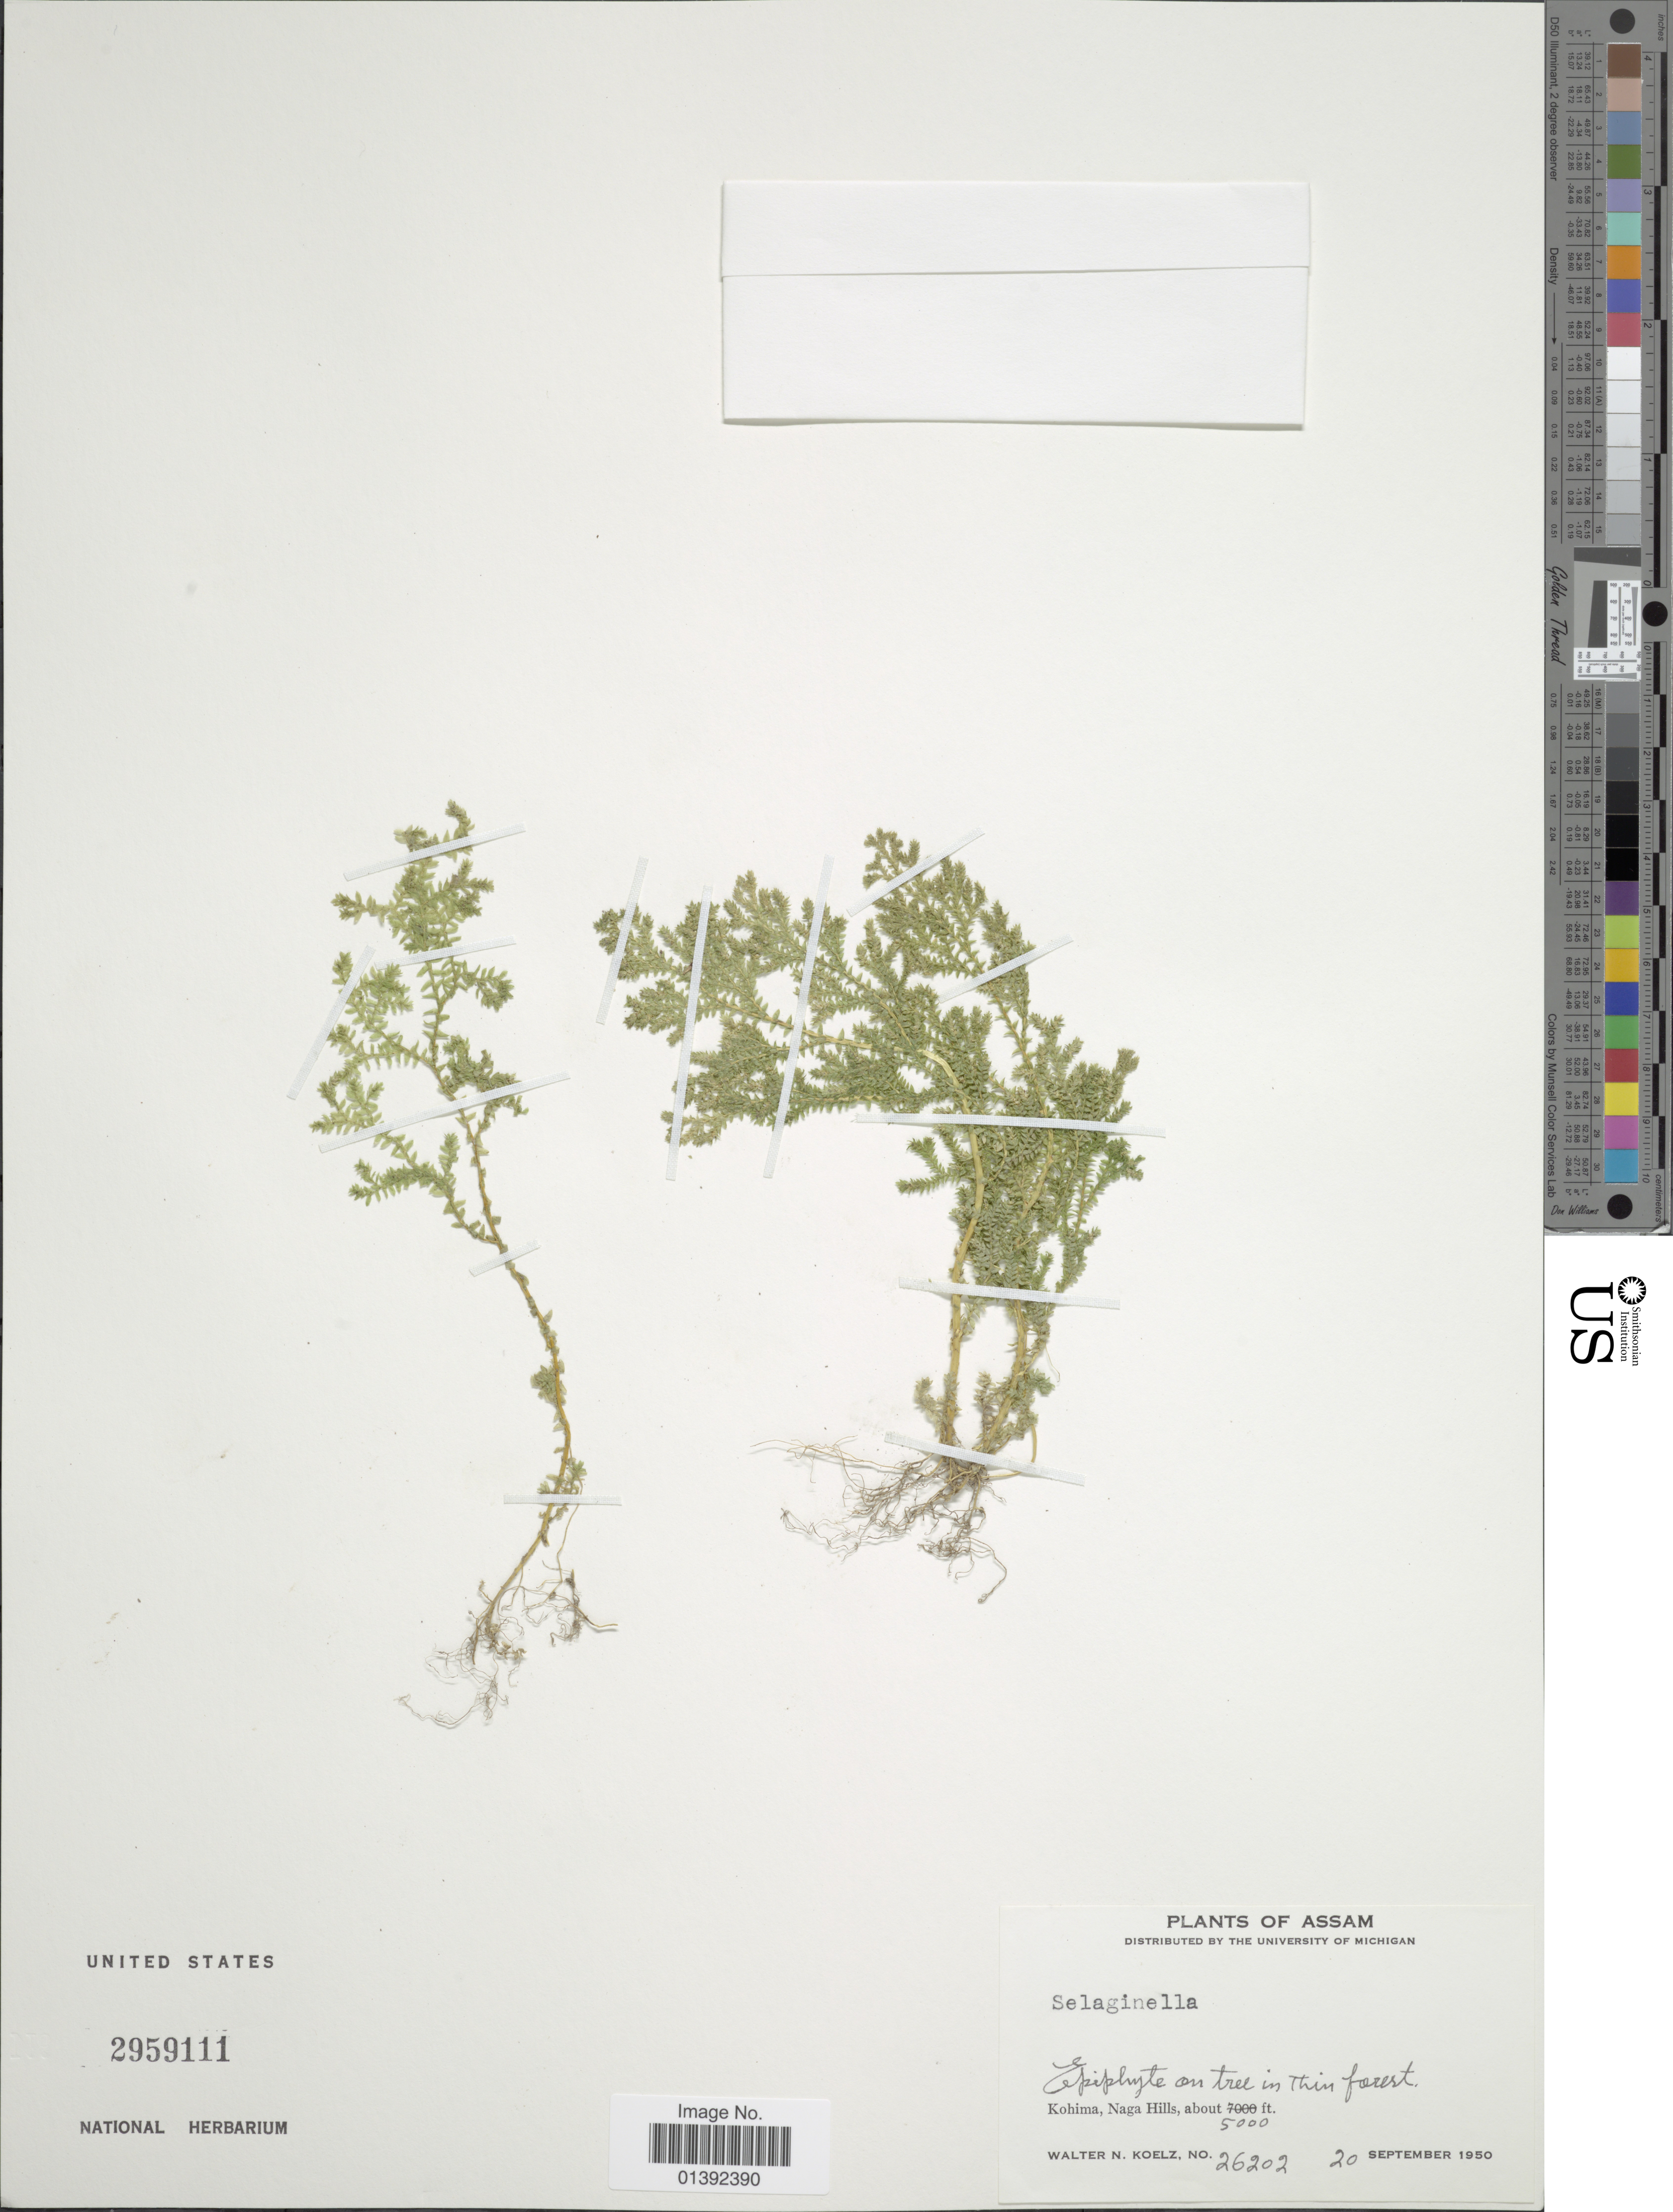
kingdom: Plantae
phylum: Tracheophyta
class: Lycopodiopsida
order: Selaginellales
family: Selaginellaceae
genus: Selaginella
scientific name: Selaginella sp.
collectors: W. N. Koelz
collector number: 26202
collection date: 1950-09-20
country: India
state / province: Nagaland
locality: Kohima, Naga Hills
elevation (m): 1524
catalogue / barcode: US 2959111